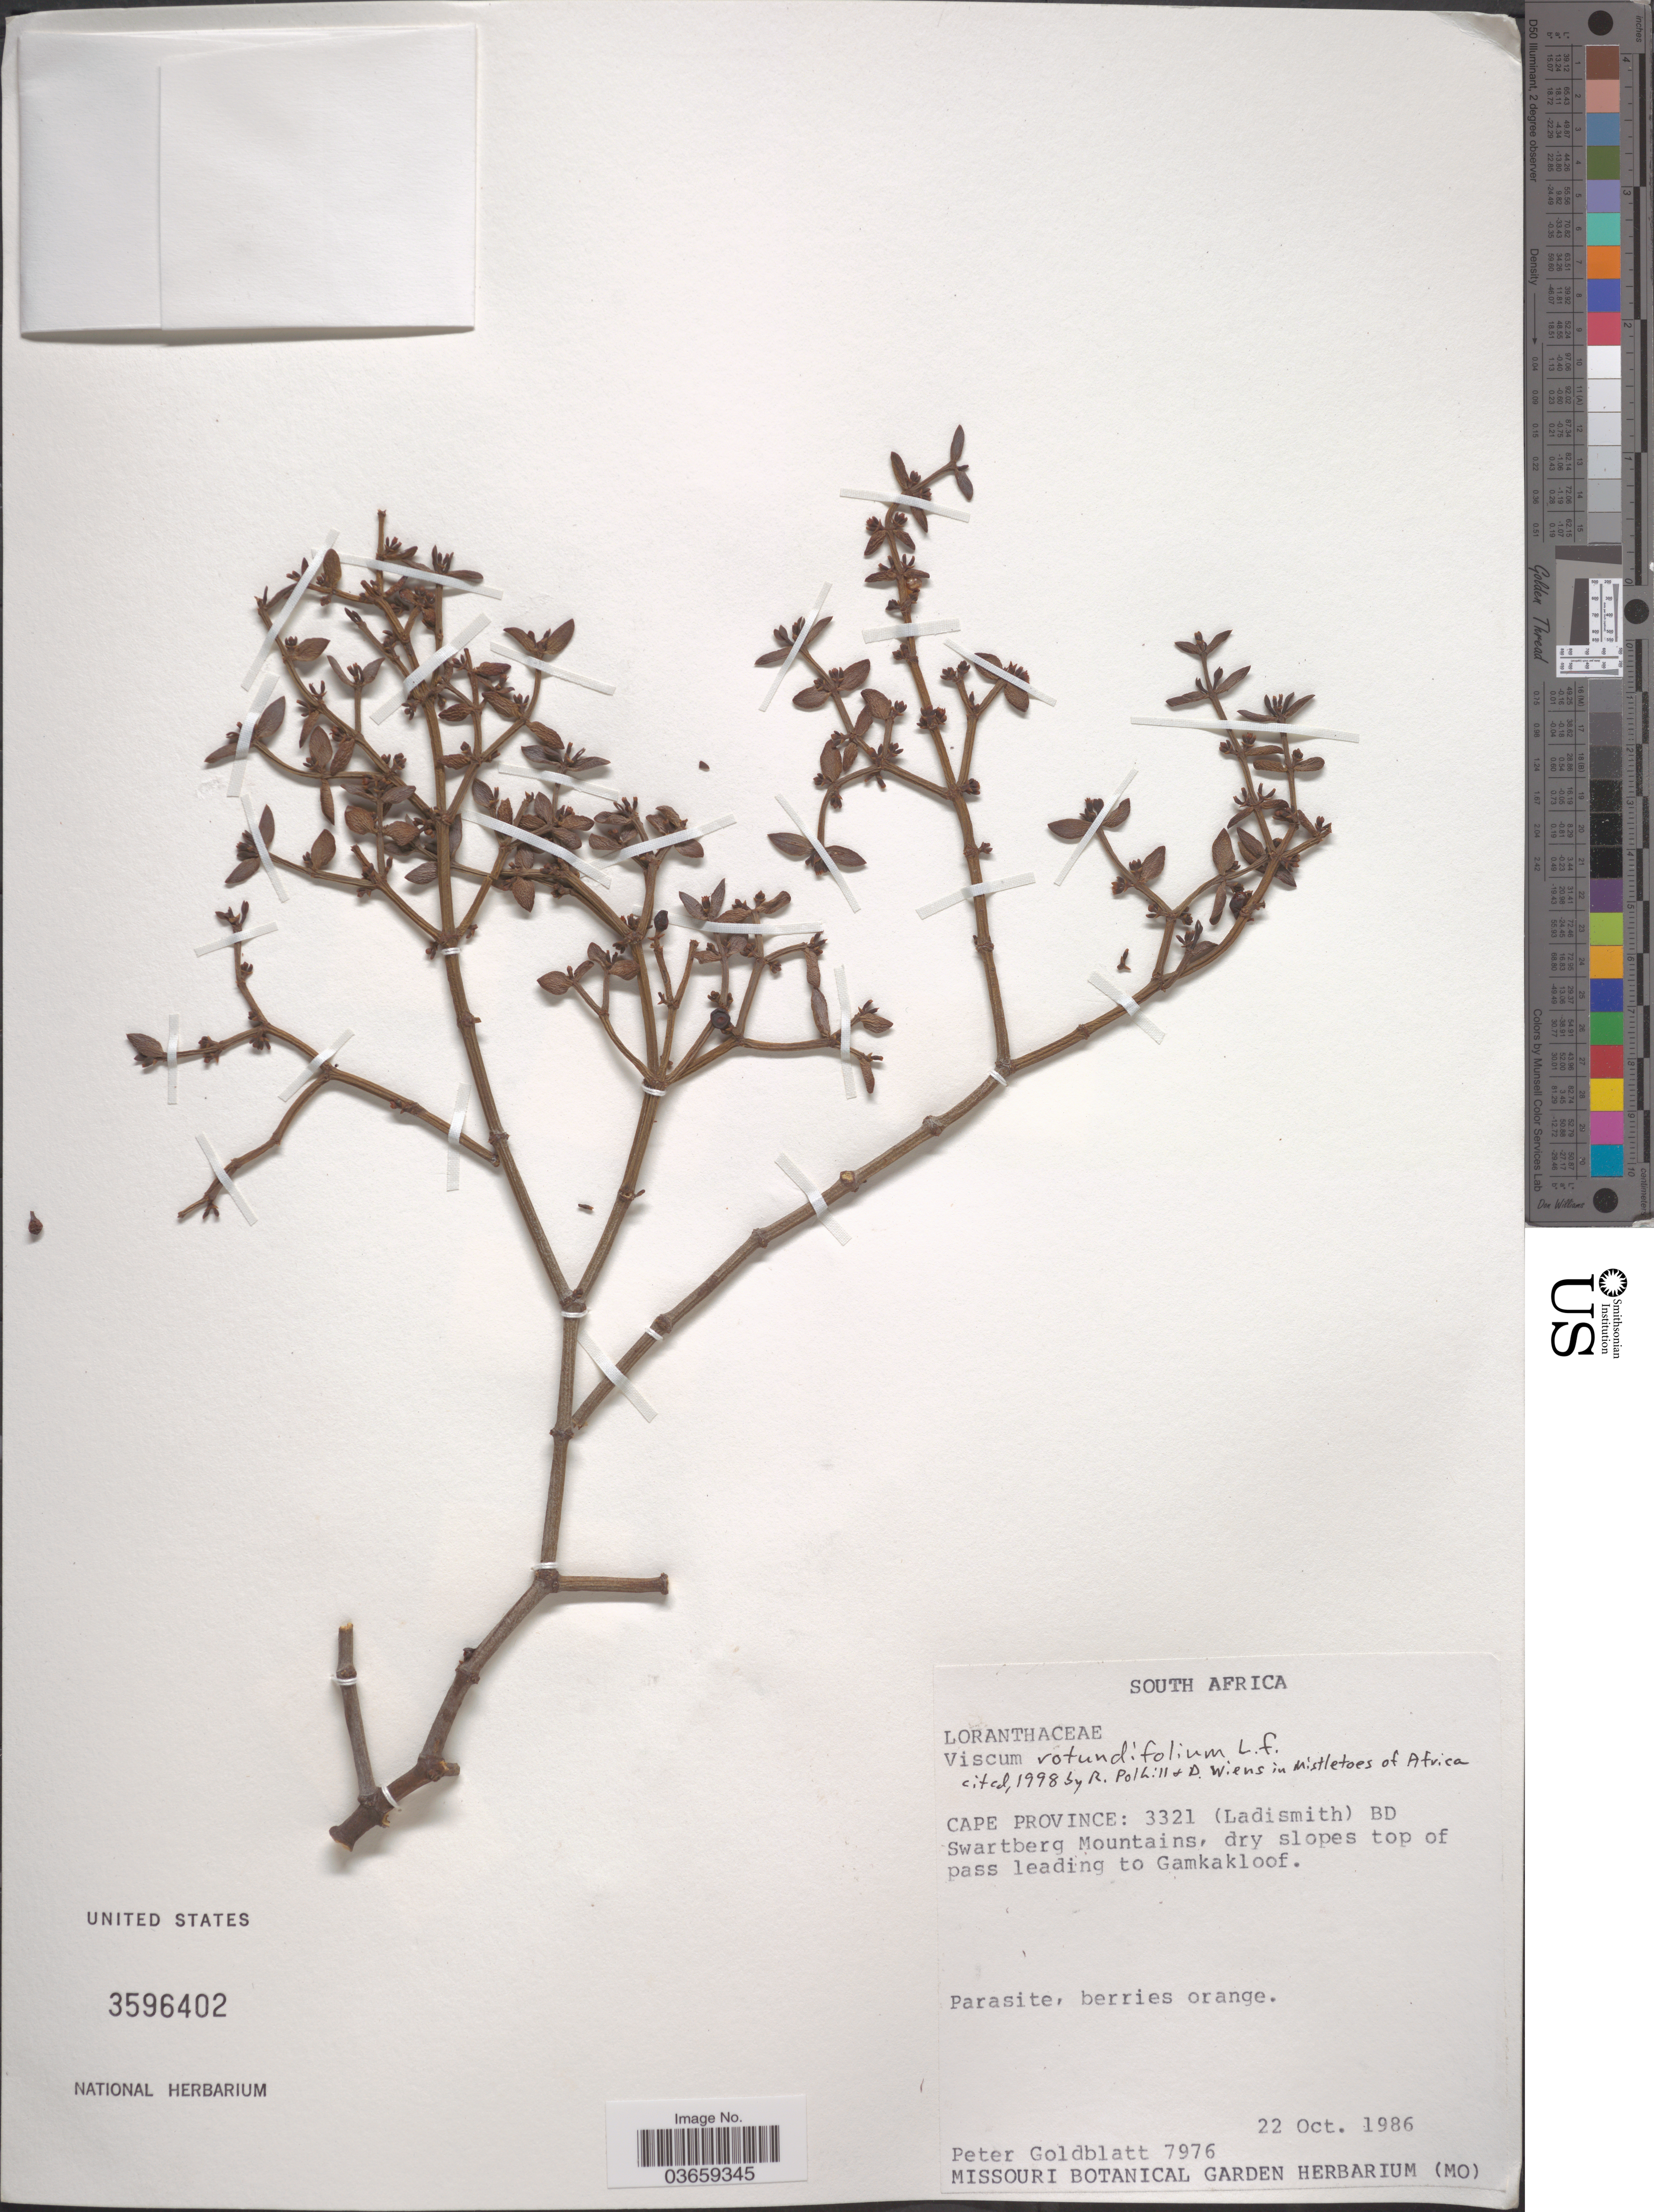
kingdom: Plantae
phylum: Tracheophyta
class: Magnoliopsida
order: Santalales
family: Viscaceae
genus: Viscum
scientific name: Viscum rotundifolium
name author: L. f.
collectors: P. Goldblatt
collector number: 7976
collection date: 1986-10-22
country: South Africa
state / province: Western Cape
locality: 3321 (Ladismith) BD Swartberg Mountains, dry slopes top of pass leading to Gamkakloof.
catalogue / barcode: US 3596402